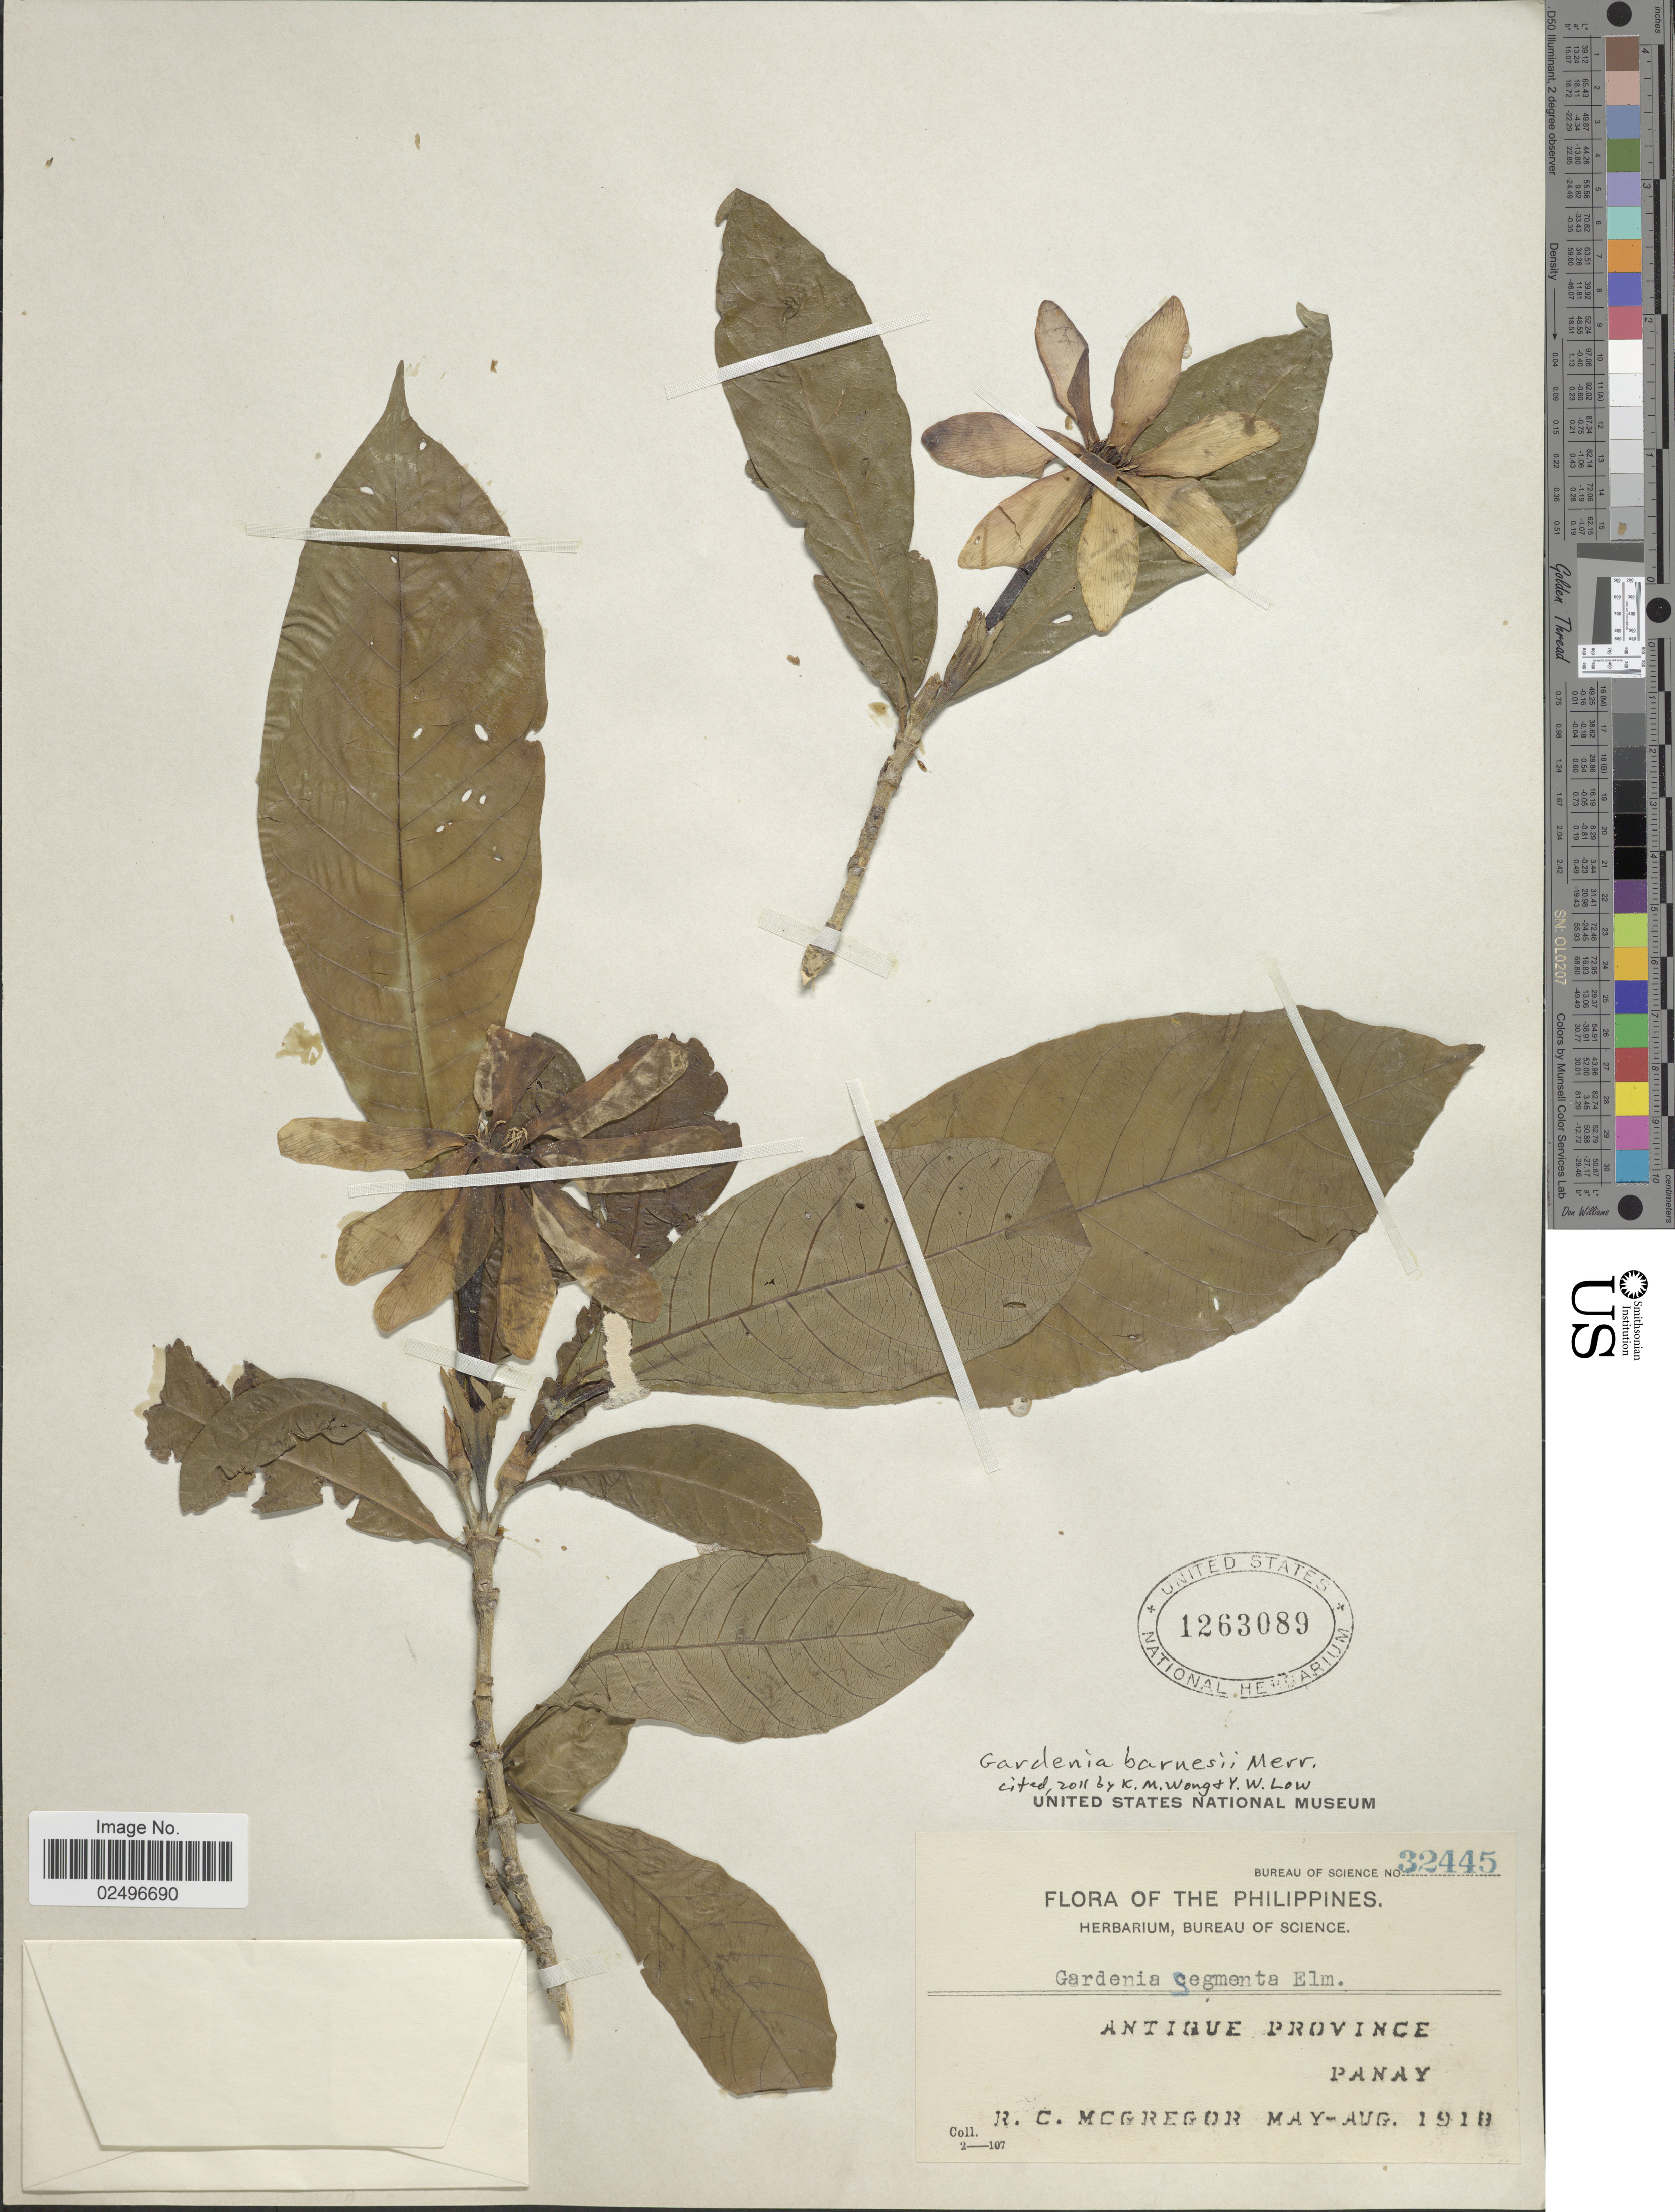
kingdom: Plantae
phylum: Tracheophyta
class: Magnoliopsida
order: Gentianales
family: Rubiaceae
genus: Gardenia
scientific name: Gardenia barnesii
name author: Merr.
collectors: R. C. McGregor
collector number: Bureau of Science 32445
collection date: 1918-05/1918-08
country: Philippines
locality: Antique Province, Panay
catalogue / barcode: US 1263089